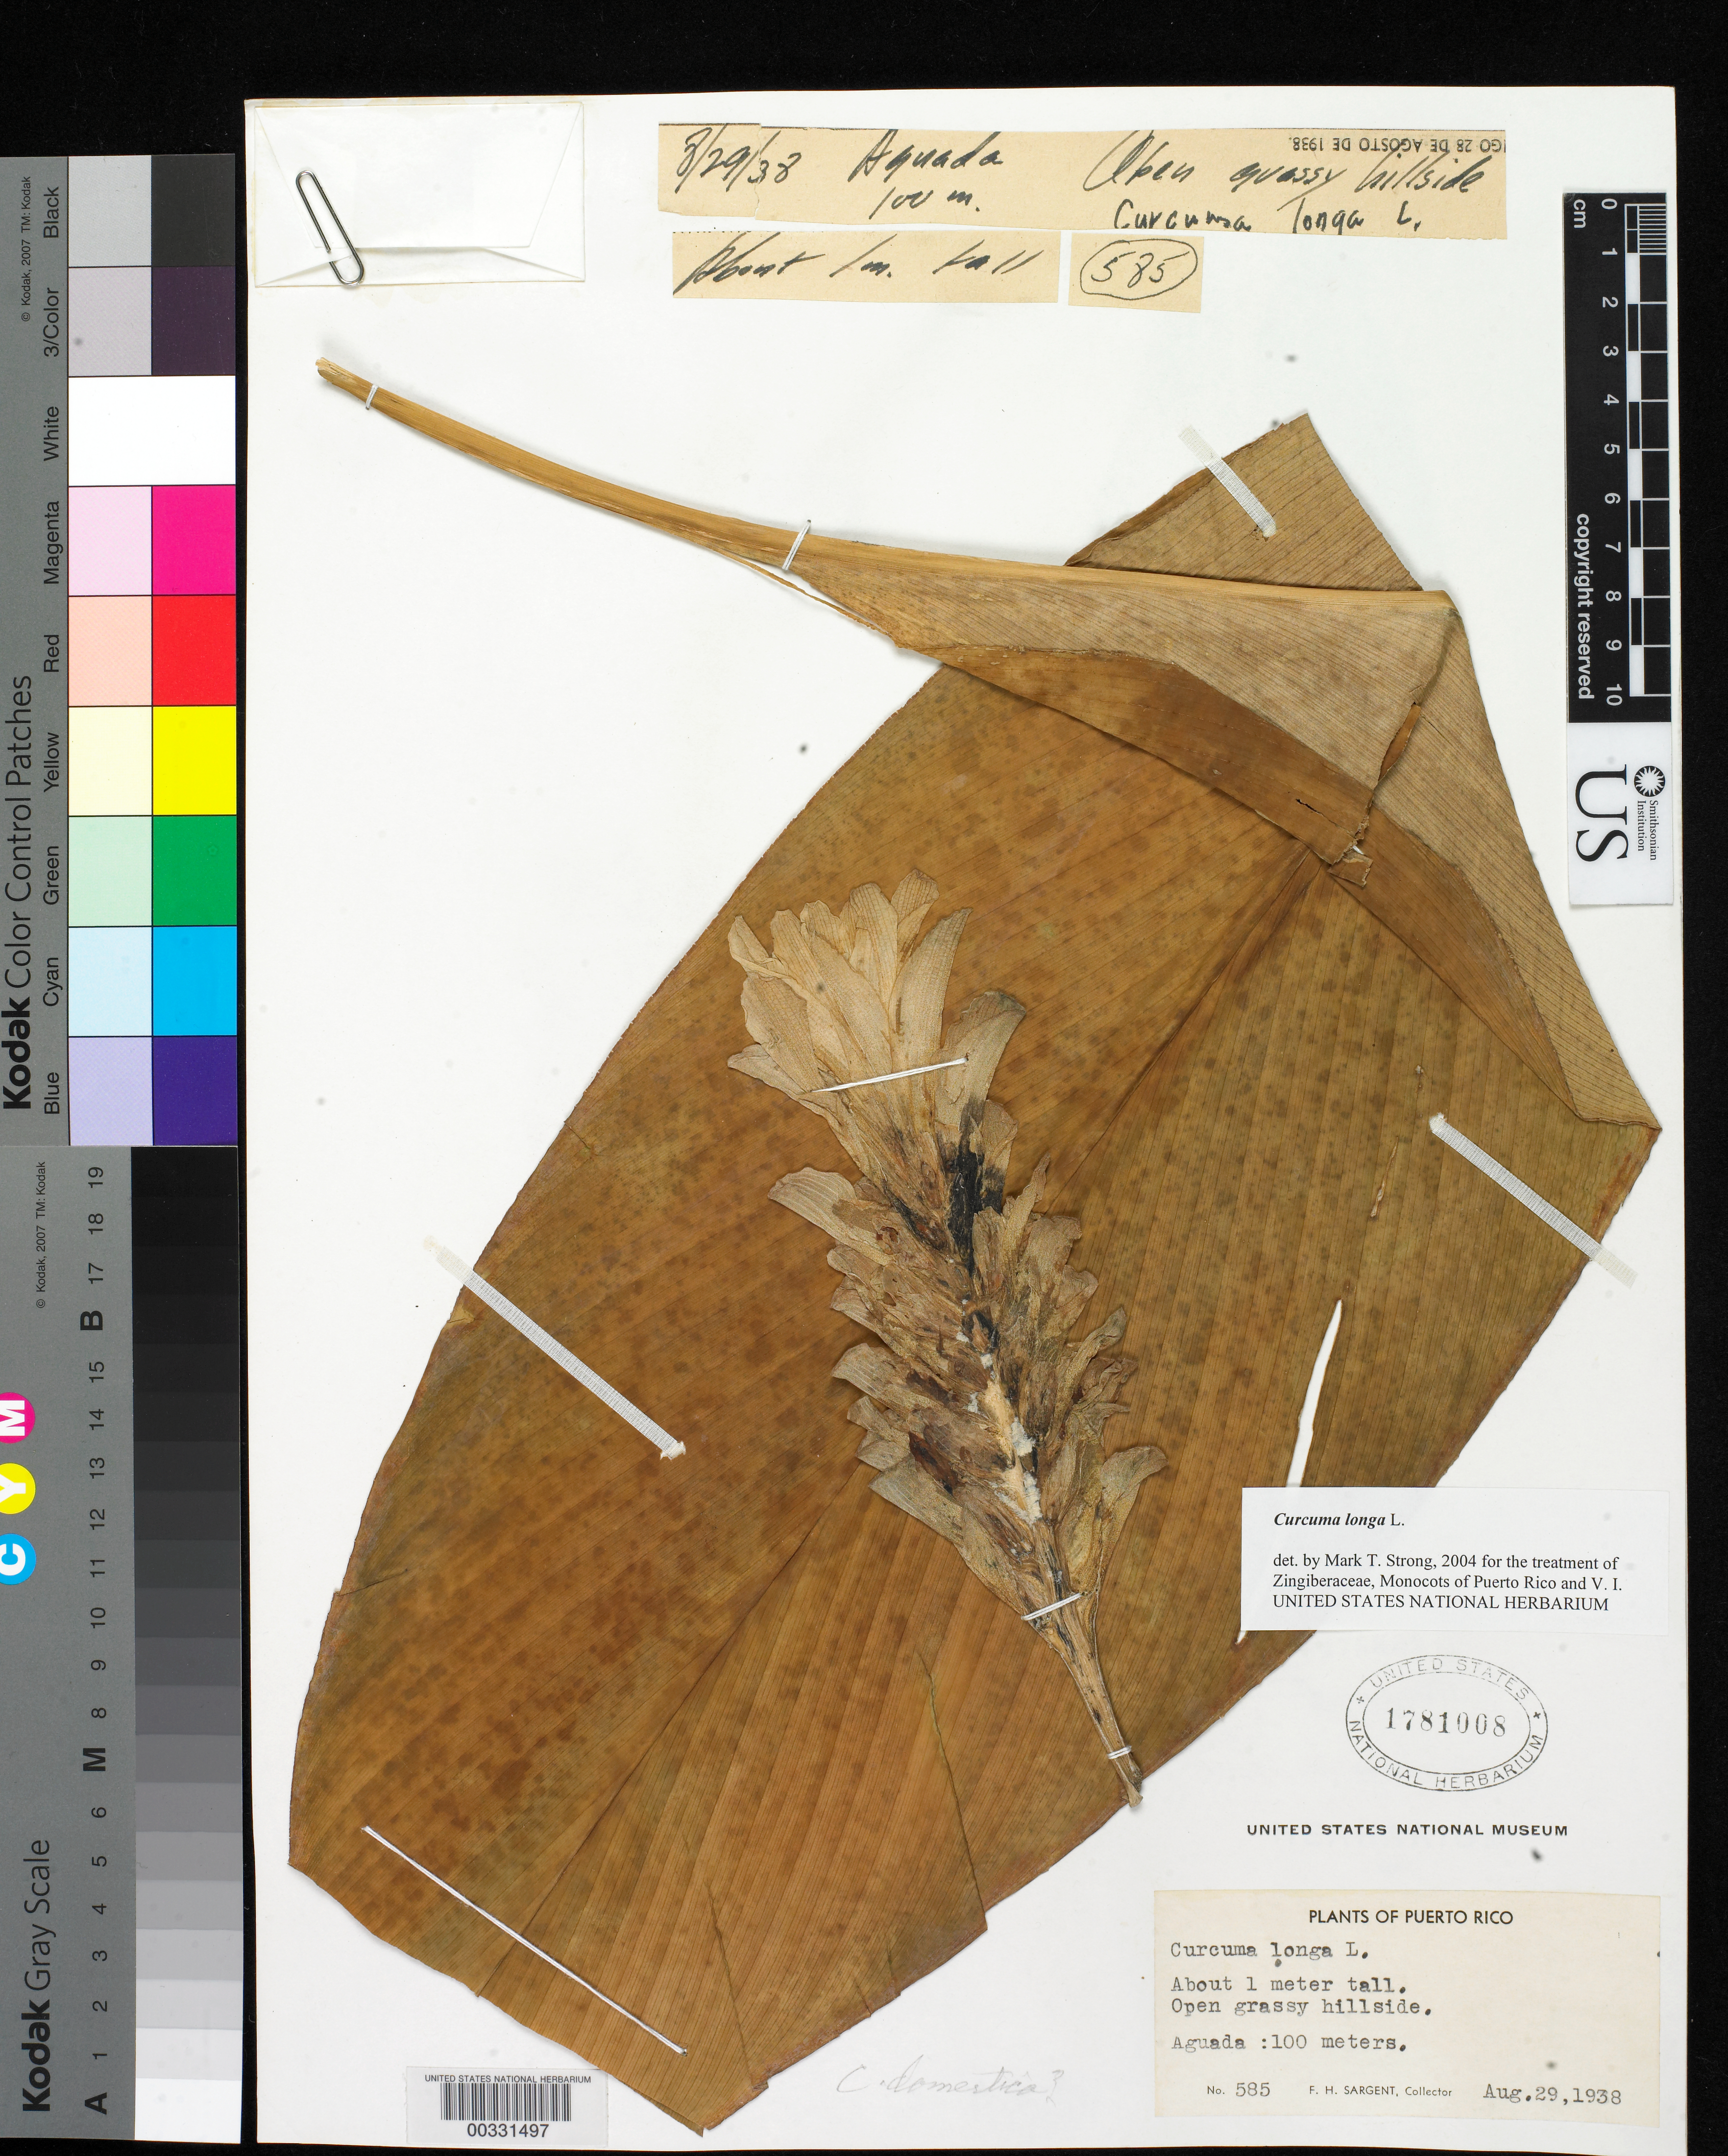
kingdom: Plantae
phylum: Tracheophyta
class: Liliopsida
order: Zingiberales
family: Zingiberaceae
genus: Curcuma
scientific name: Curcuma domestica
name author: Valeton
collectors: F. H. Sargent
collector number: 585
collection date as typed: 29 Aug 1938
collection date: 1938-08-29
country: Puerto Rico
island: Greater Antilles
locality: Aguada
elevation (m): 100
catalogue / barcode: US 1781008